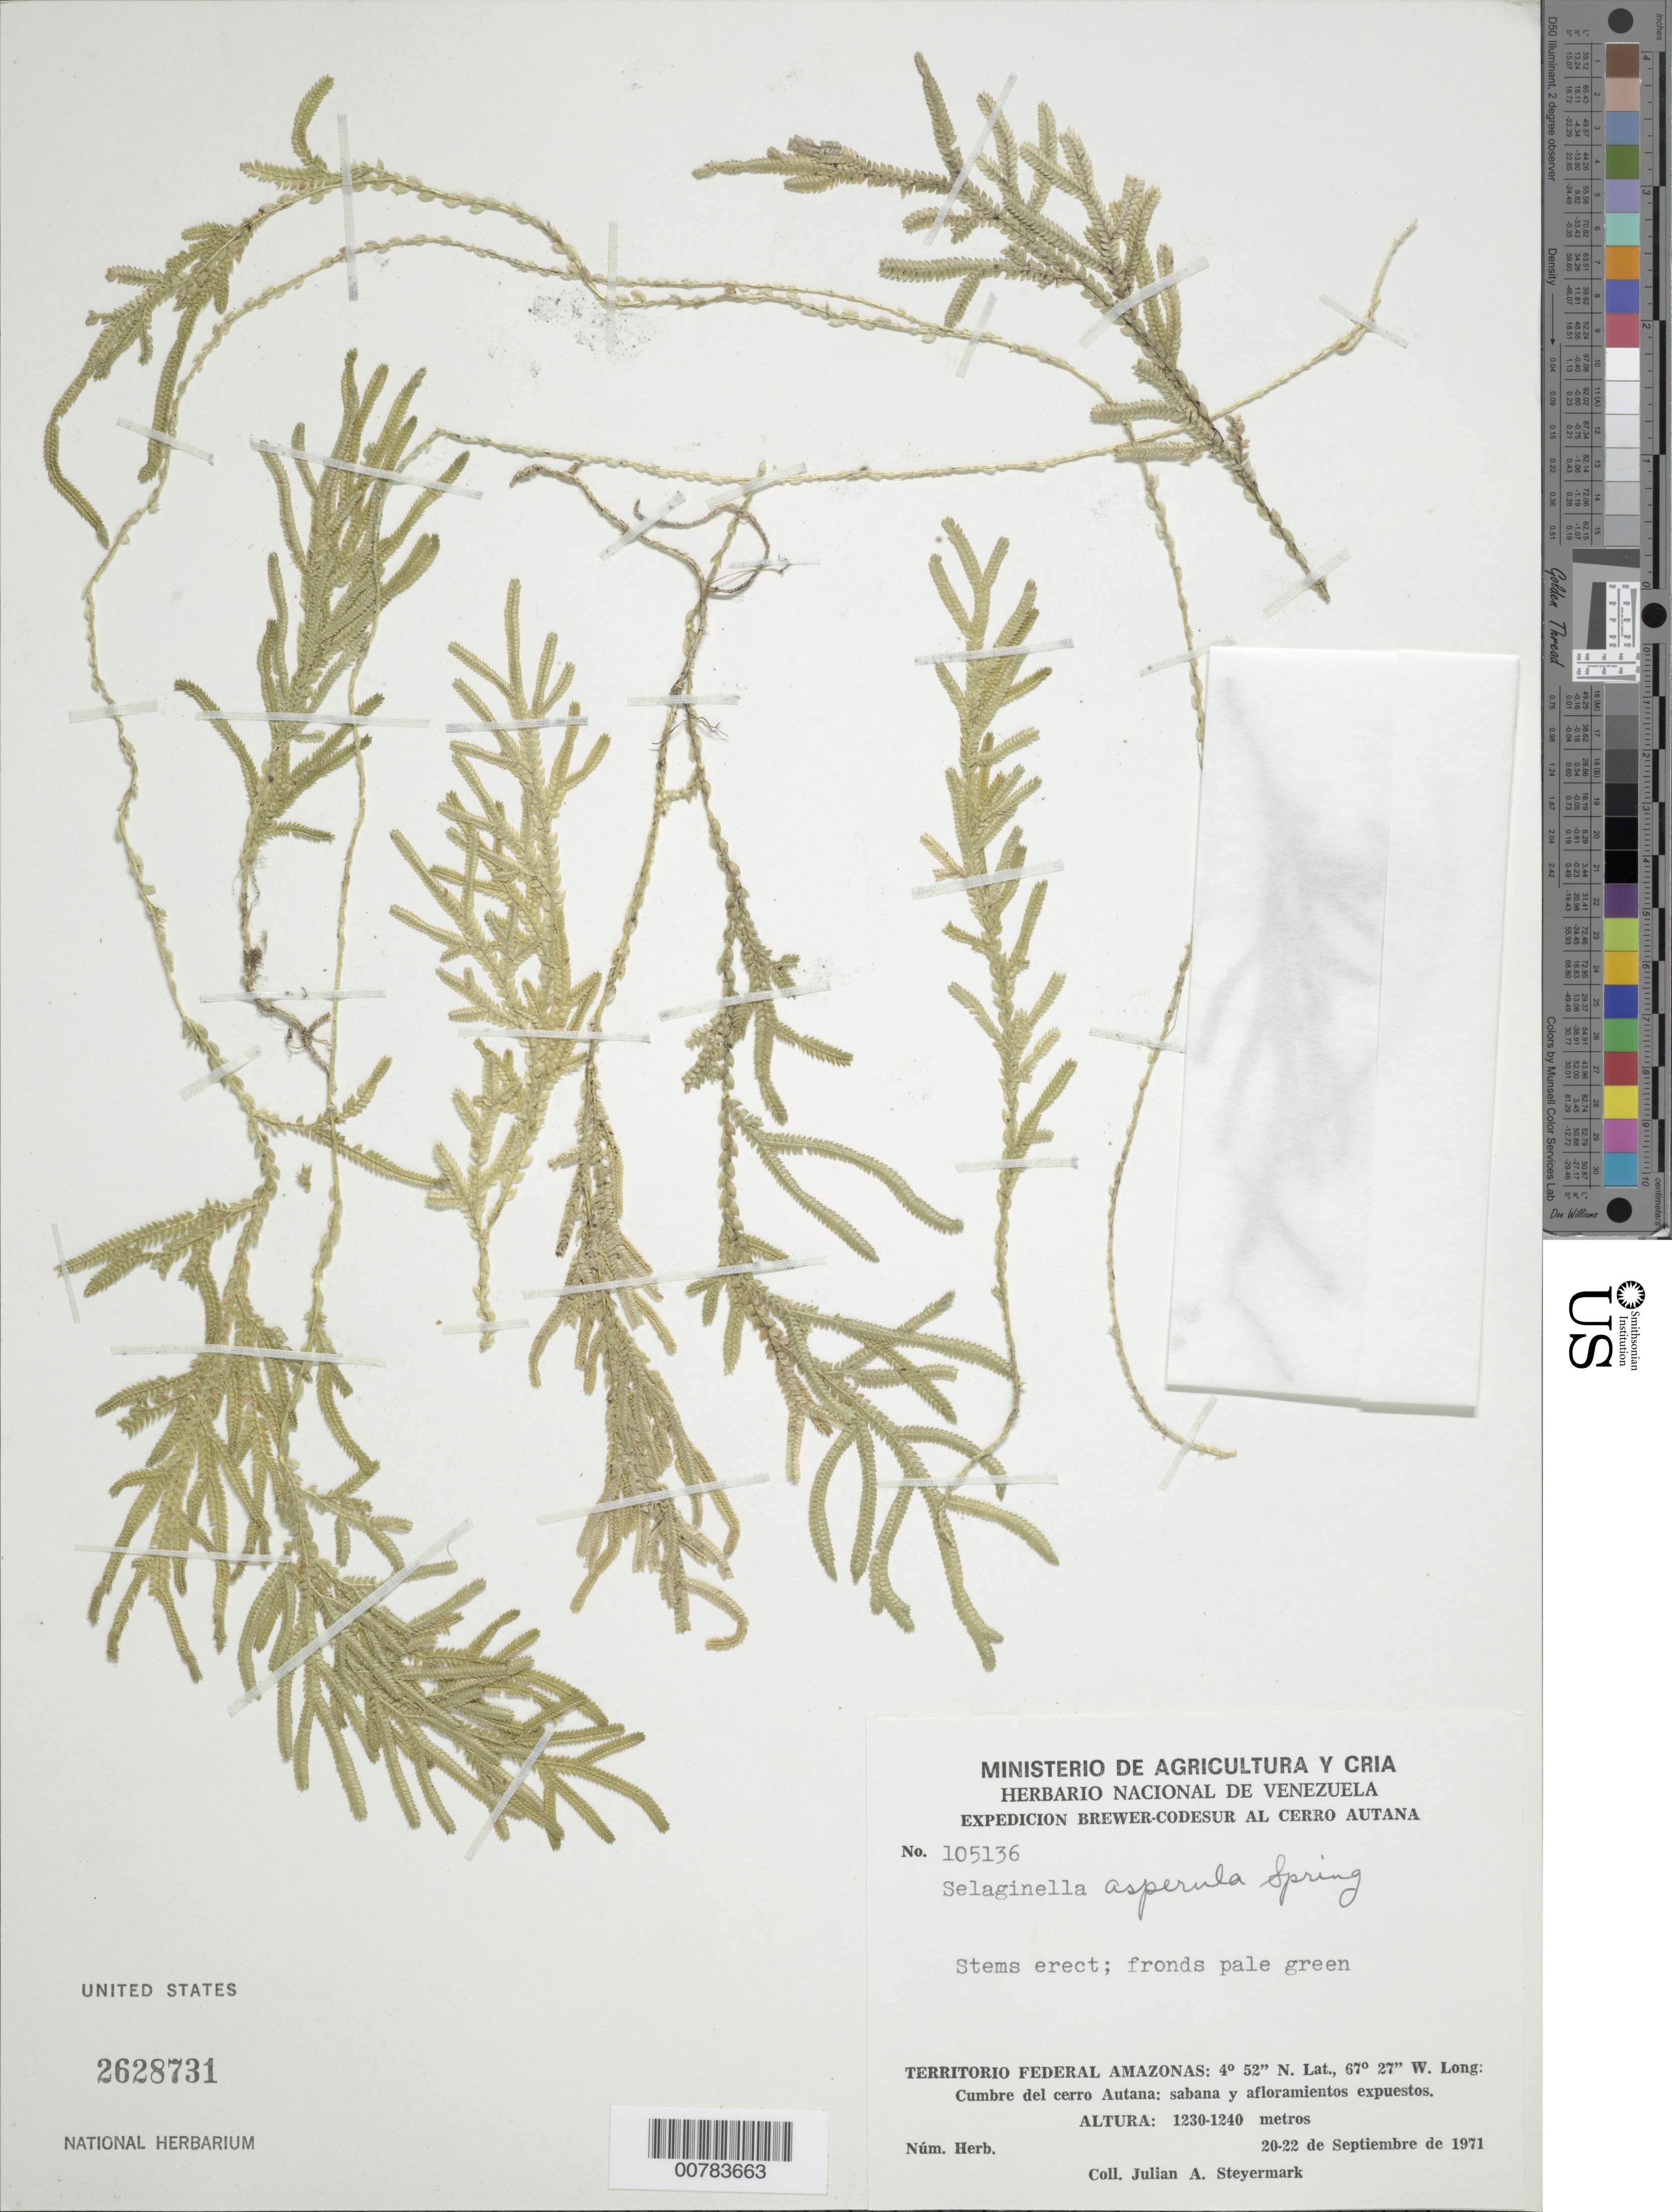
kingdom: Plantae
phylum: Tracheophyta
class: Lycopodiopsida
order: Selaginellales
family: Selaginellaceae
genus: Selaginella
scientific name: Selaginella asperula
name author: Spring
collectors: J. Steyermark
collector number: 105136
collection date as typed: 20-Sep-71 to 22-Sep-71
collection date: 1971-09-20/1971-09-22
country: Venezuela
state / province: Amazonas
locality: Cerro Autana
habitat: Savanna y afloramientos expuestos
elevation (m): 1230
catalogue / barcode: US 2628731